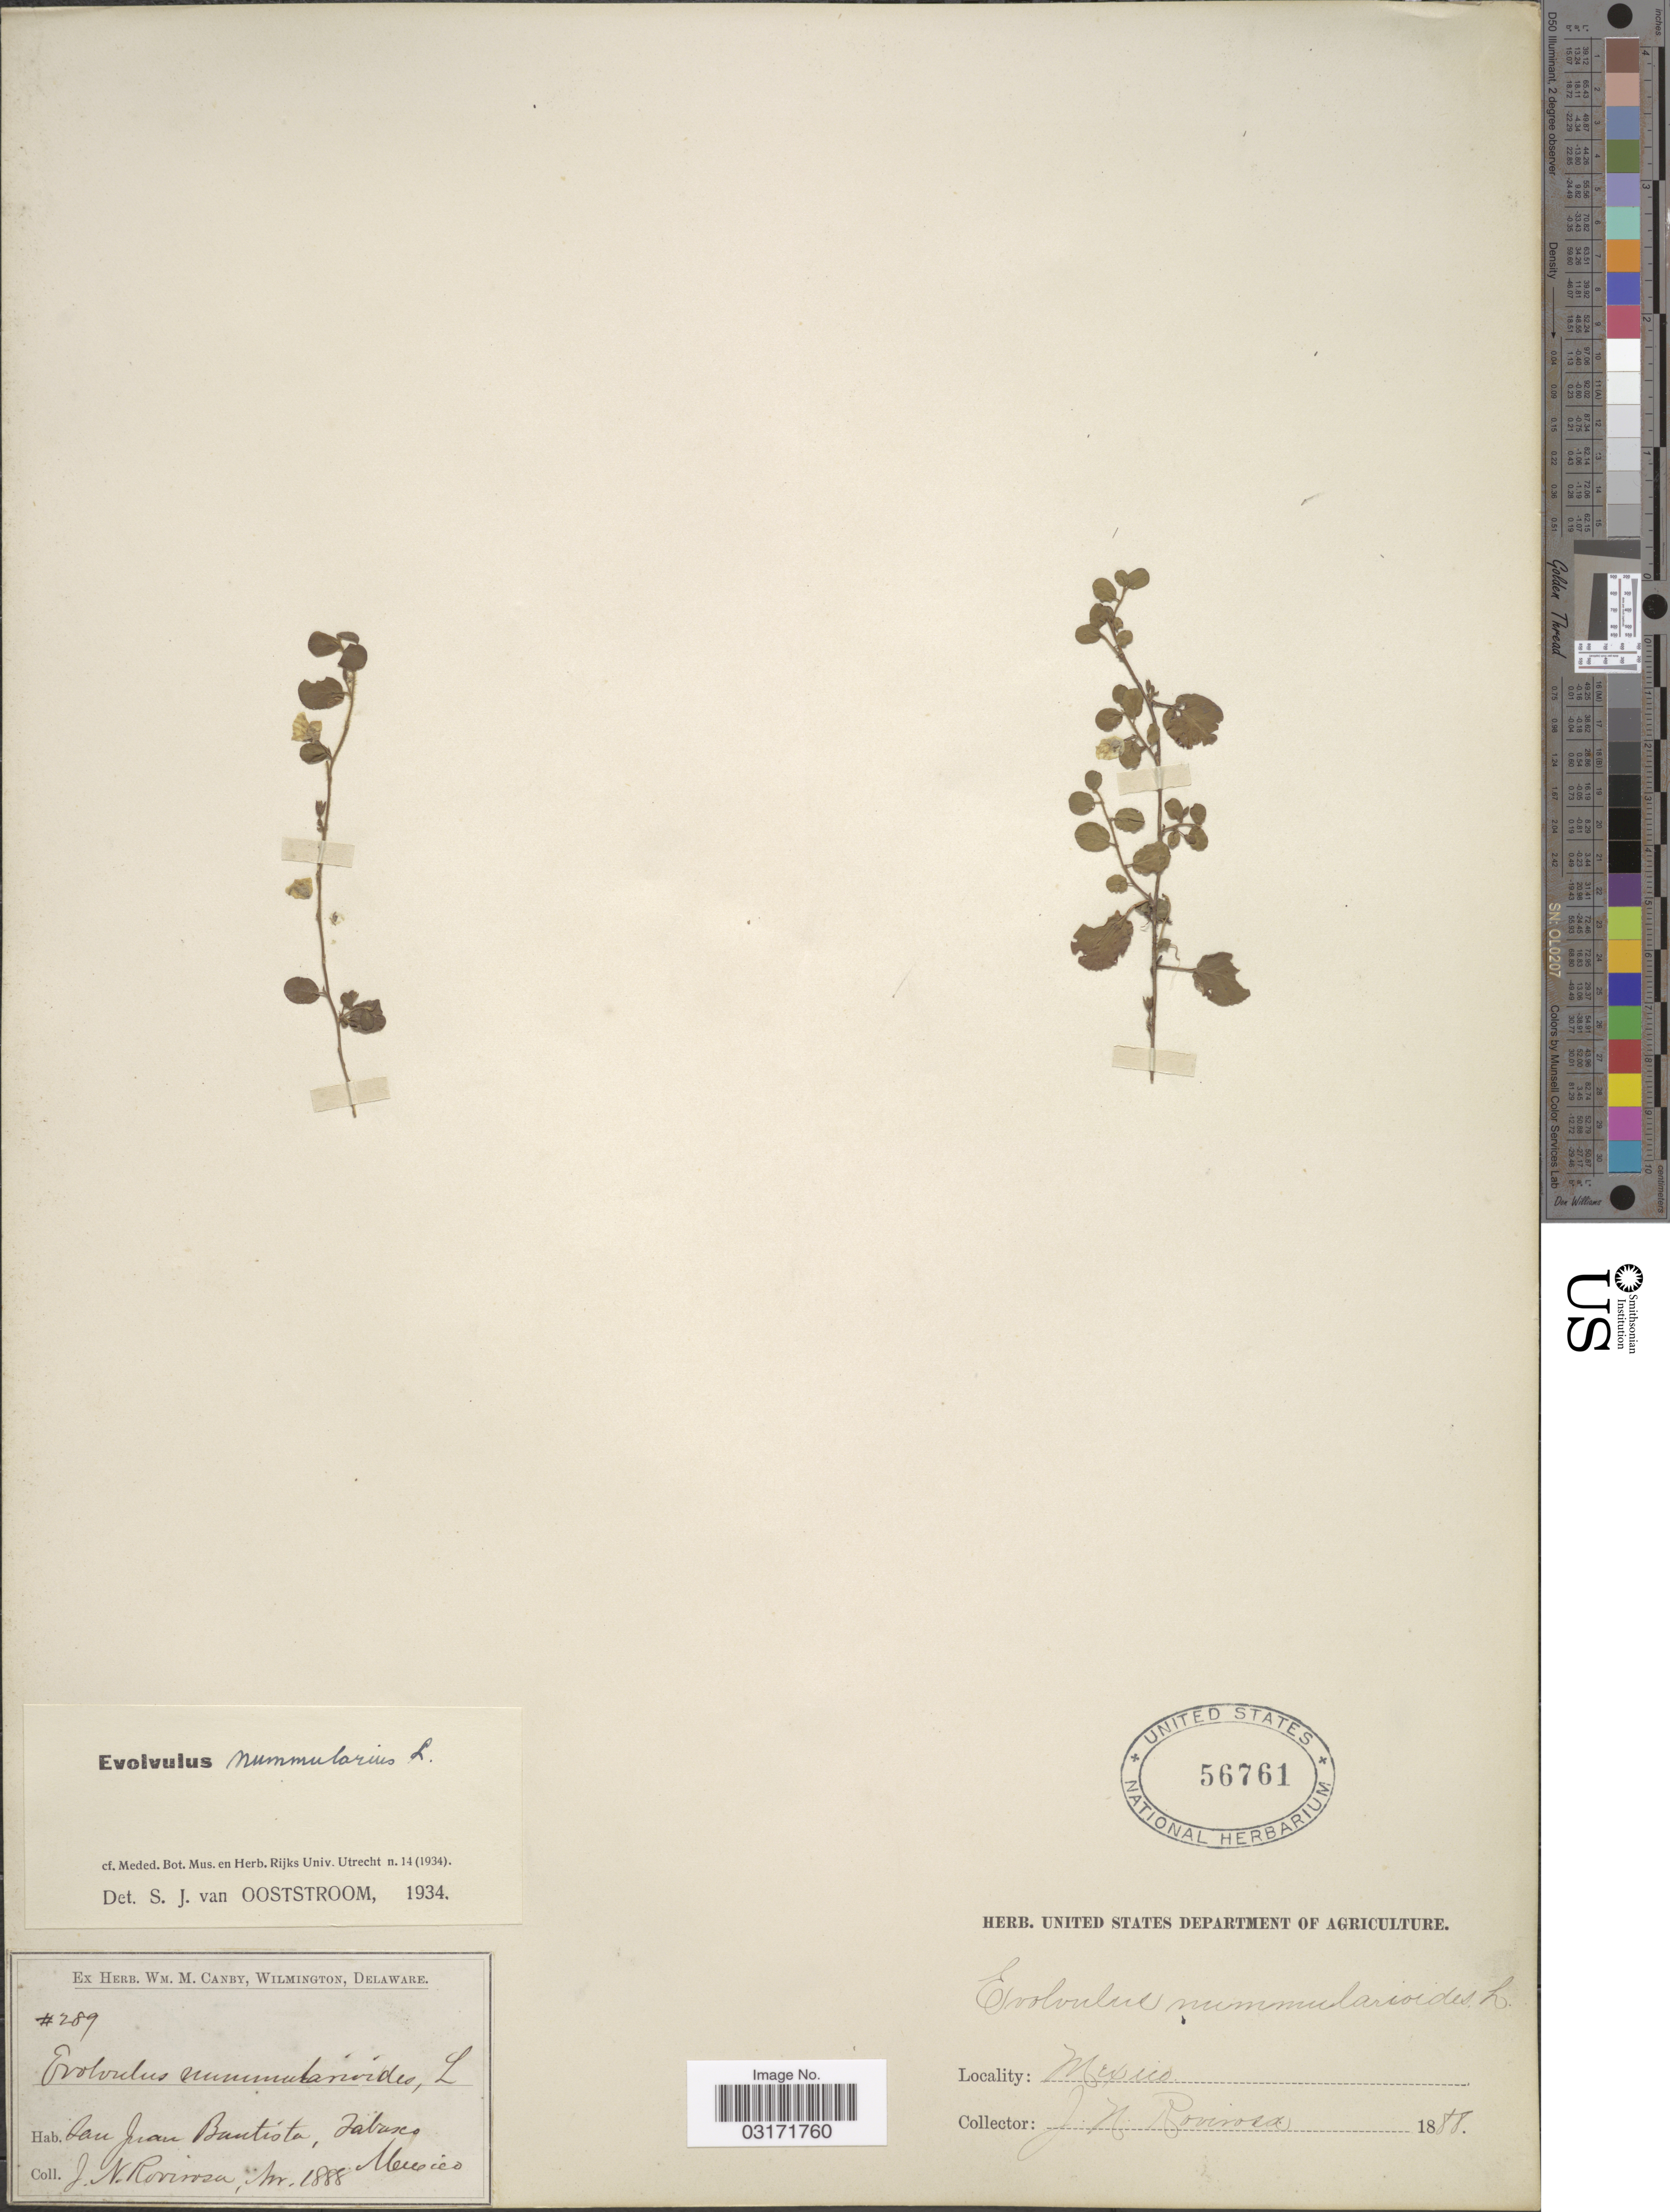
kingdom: Plantae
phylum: Tracheophyta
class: Magnoliopsida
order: Solanales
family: Convolvulaceae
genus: Evolvulus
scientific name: Evolvulus nummularius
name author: (L.) L.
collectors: J. N. Rovirosa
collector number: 289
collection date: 1888-04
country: Mexico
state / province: Tabasco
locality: San Juan Bautista, Tabasco.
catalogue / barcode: US 56761